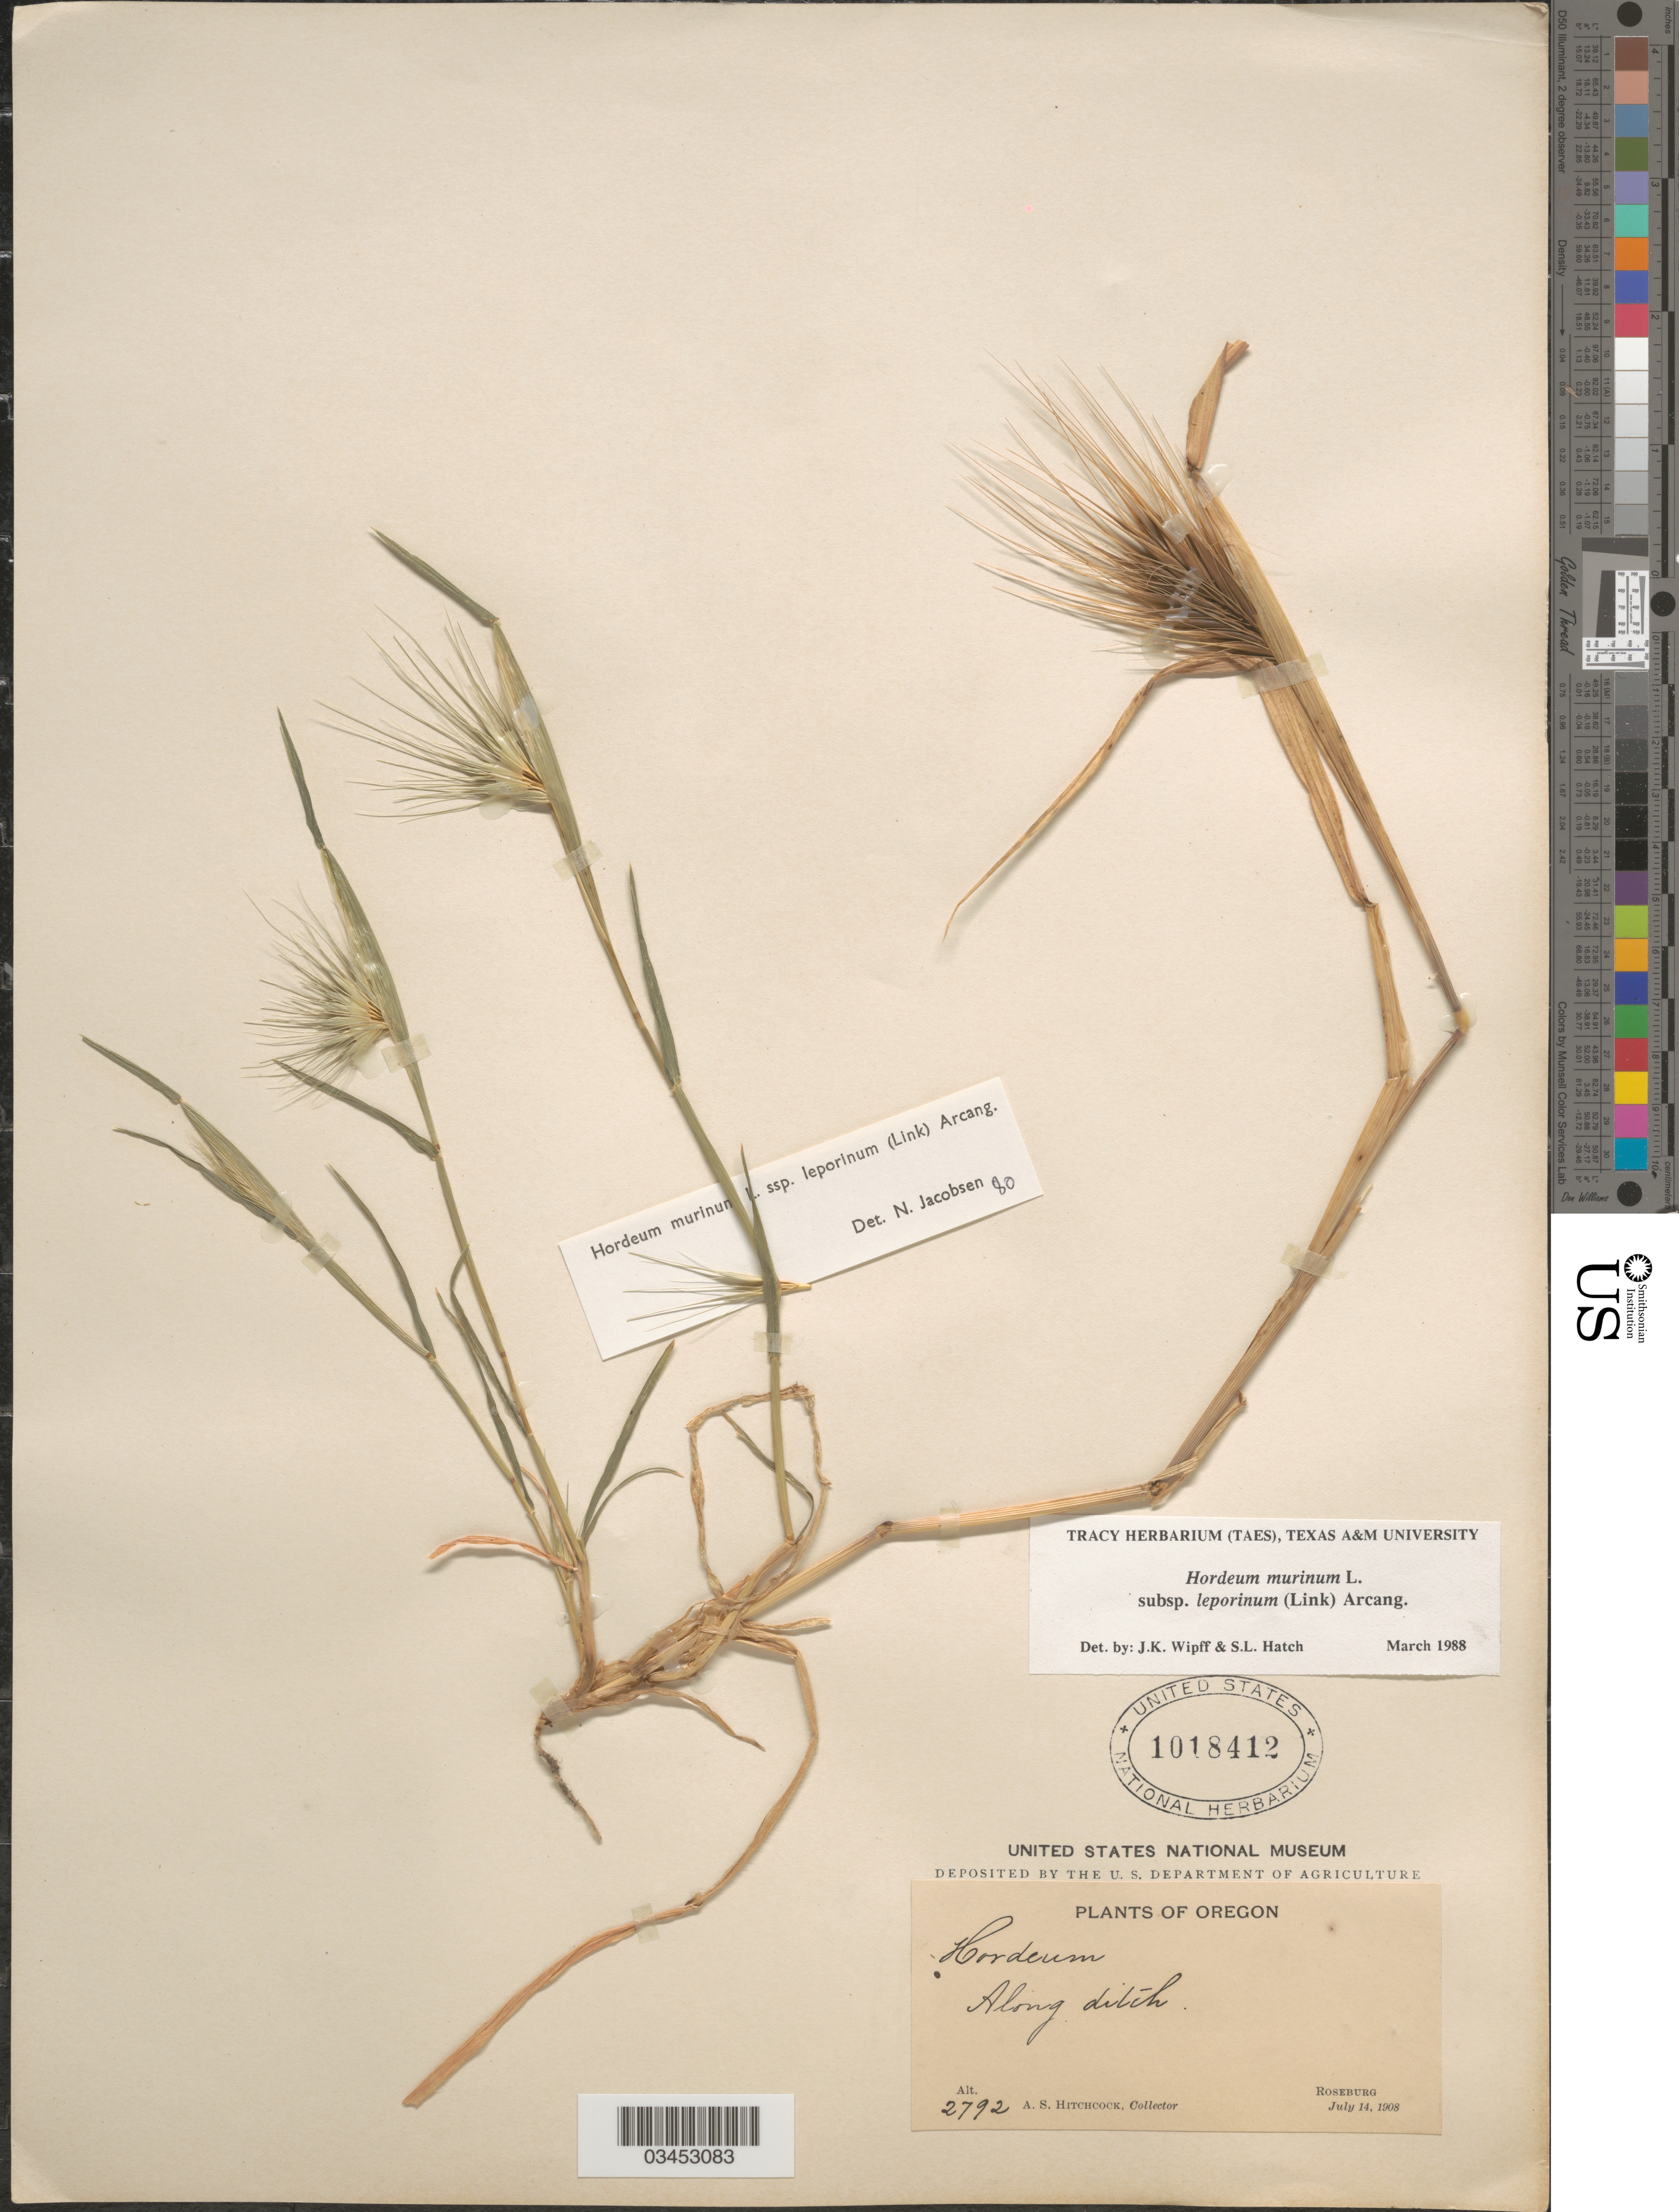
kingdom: Plantae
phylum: Tracheophyta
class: Liliopsida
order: Poales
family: Poaceae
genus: Hordeum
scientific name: Hordeum murinum subsp. leporinum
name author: (Link) Arcang.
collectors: A. S. Hitchcock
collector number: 2792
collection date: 1908-07-14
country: United States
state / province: Oregon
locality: Along ditch. Roseburg.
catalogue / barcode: US 1018412